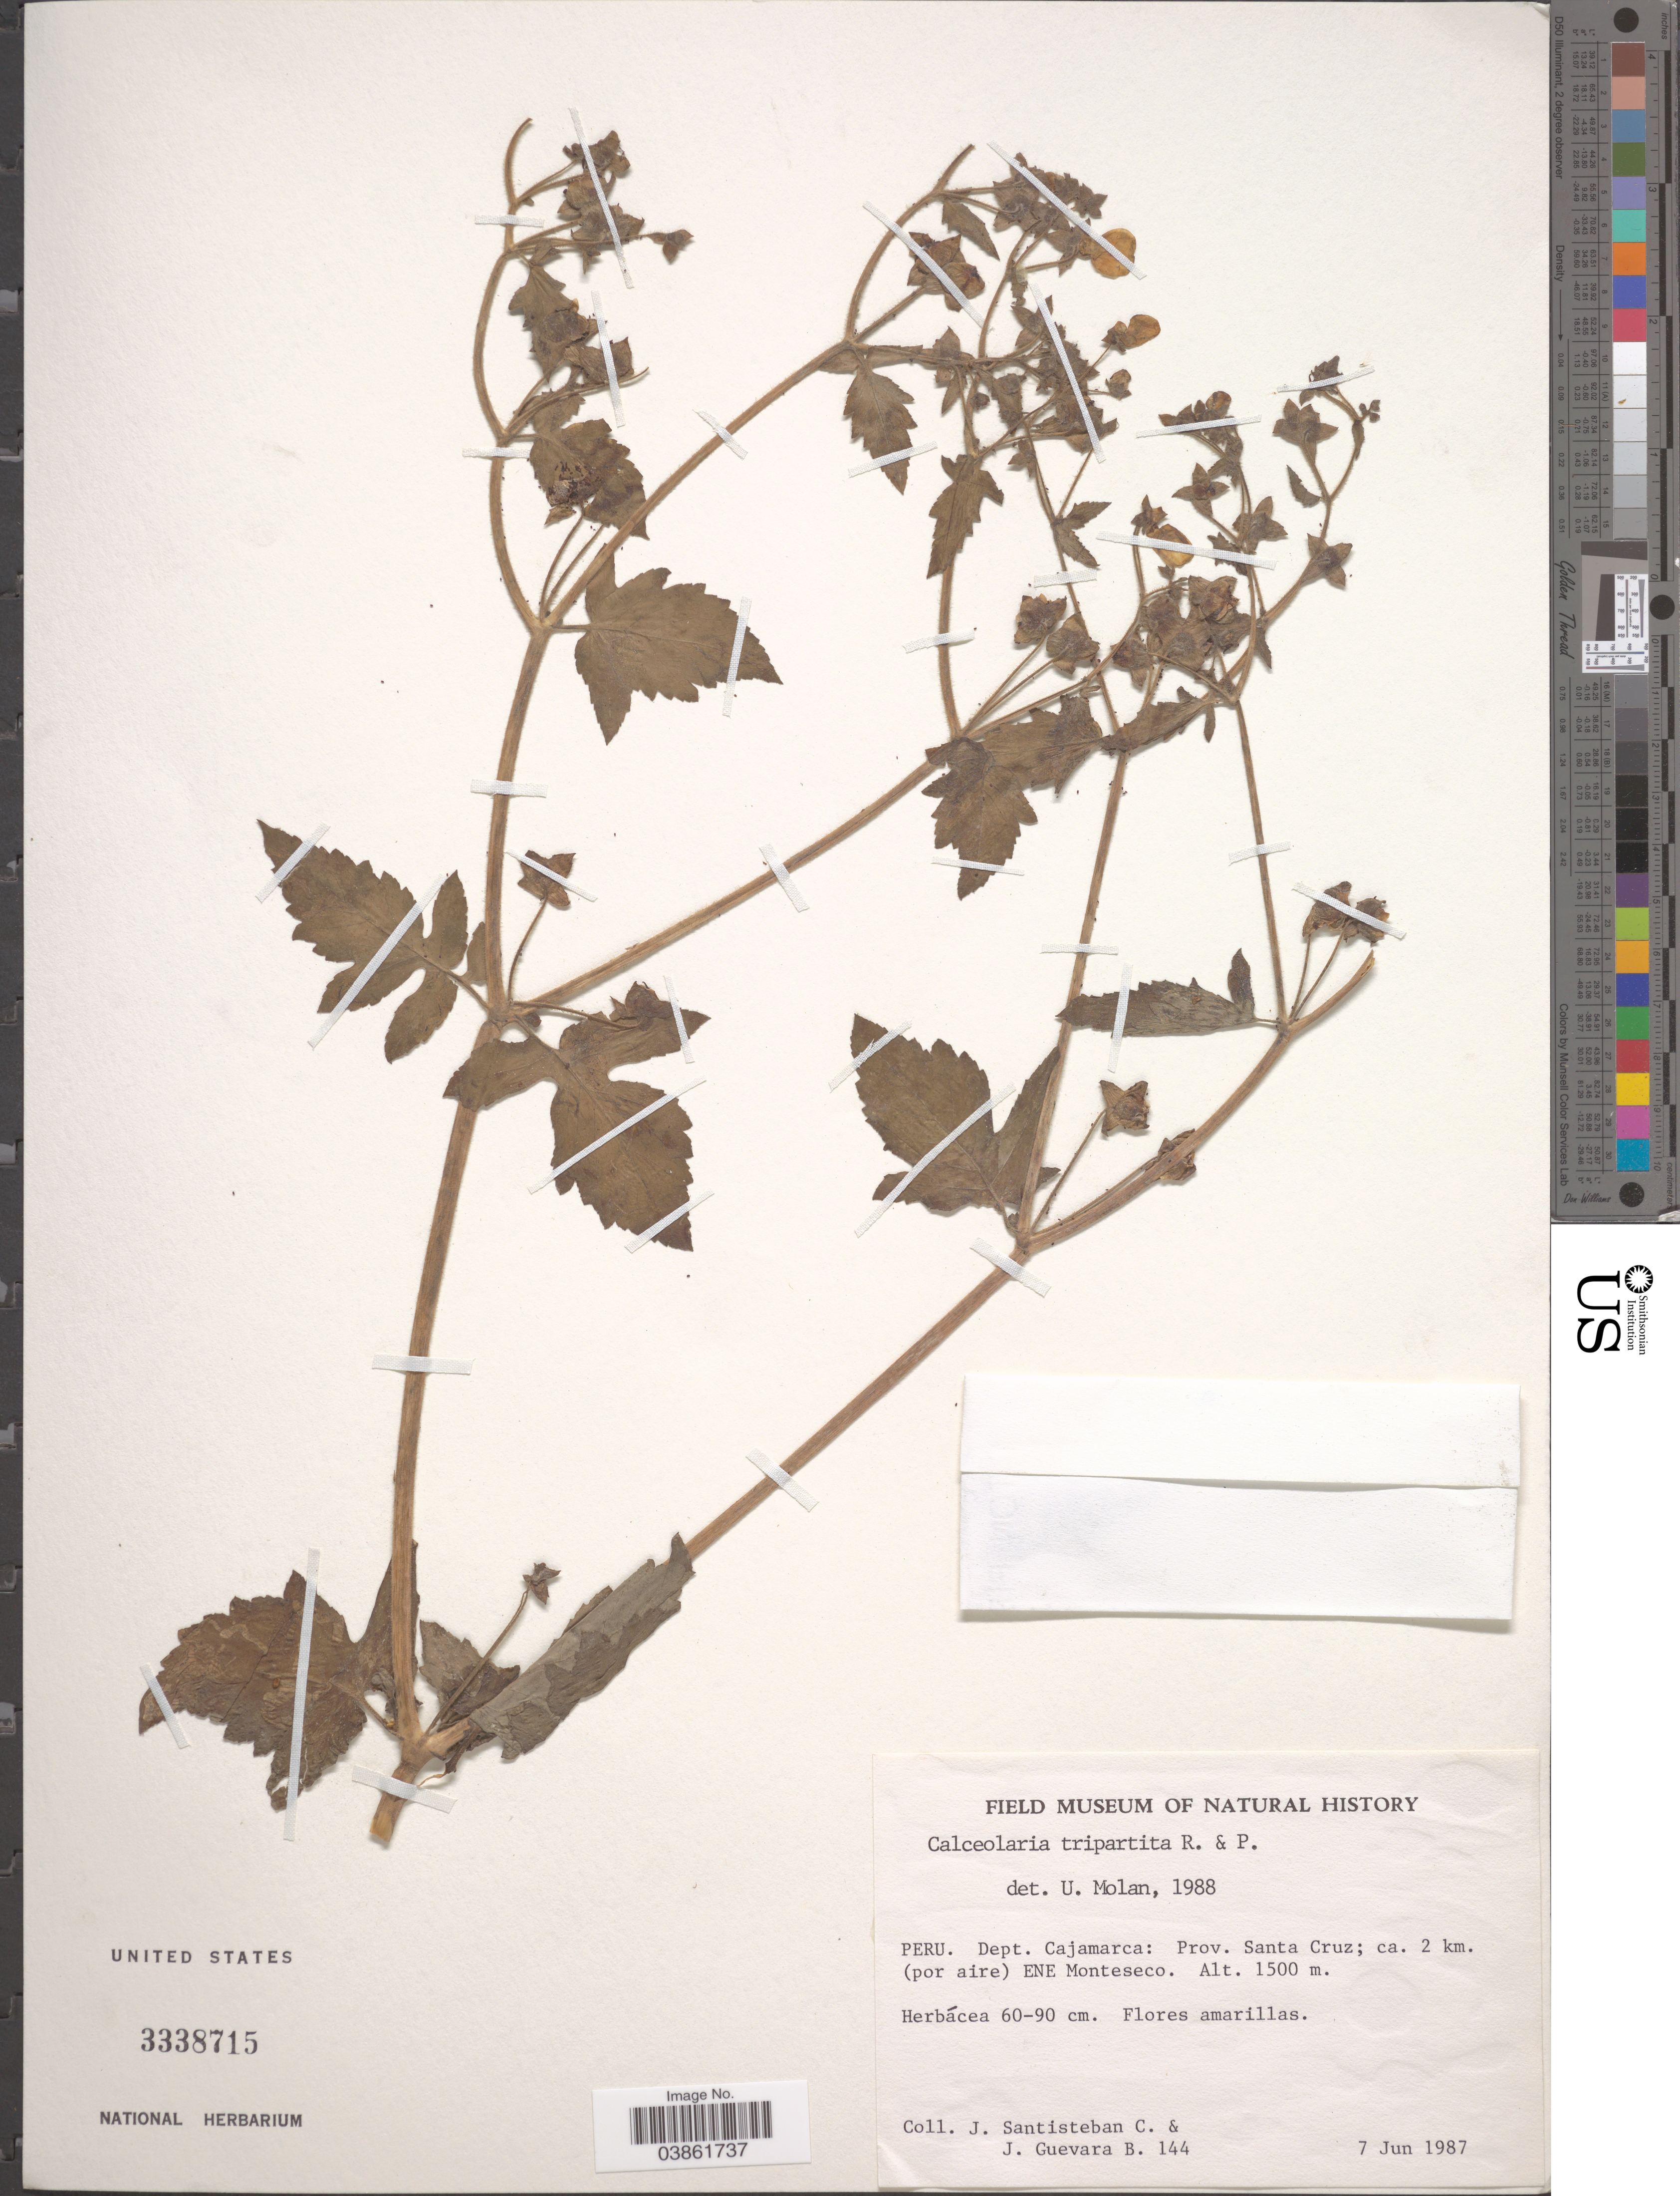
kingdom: Plantae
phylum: Tracheophyta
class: Magnoliopsida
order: Lamiales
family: Calceolariaceae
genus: Calceolaria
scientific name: Calceolaria tripartita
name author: Ruiz & Pav.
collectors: J. Santisteban C. & J. Guevara B.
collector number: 144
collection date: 1987-06-07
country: Peru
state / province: Cajamarca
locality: Dept. Cajamarca: Prov. Santa Cruz; ca. 2 km. (por aire) ENE Monteseco.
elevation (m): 1500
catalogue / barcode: US 3338715